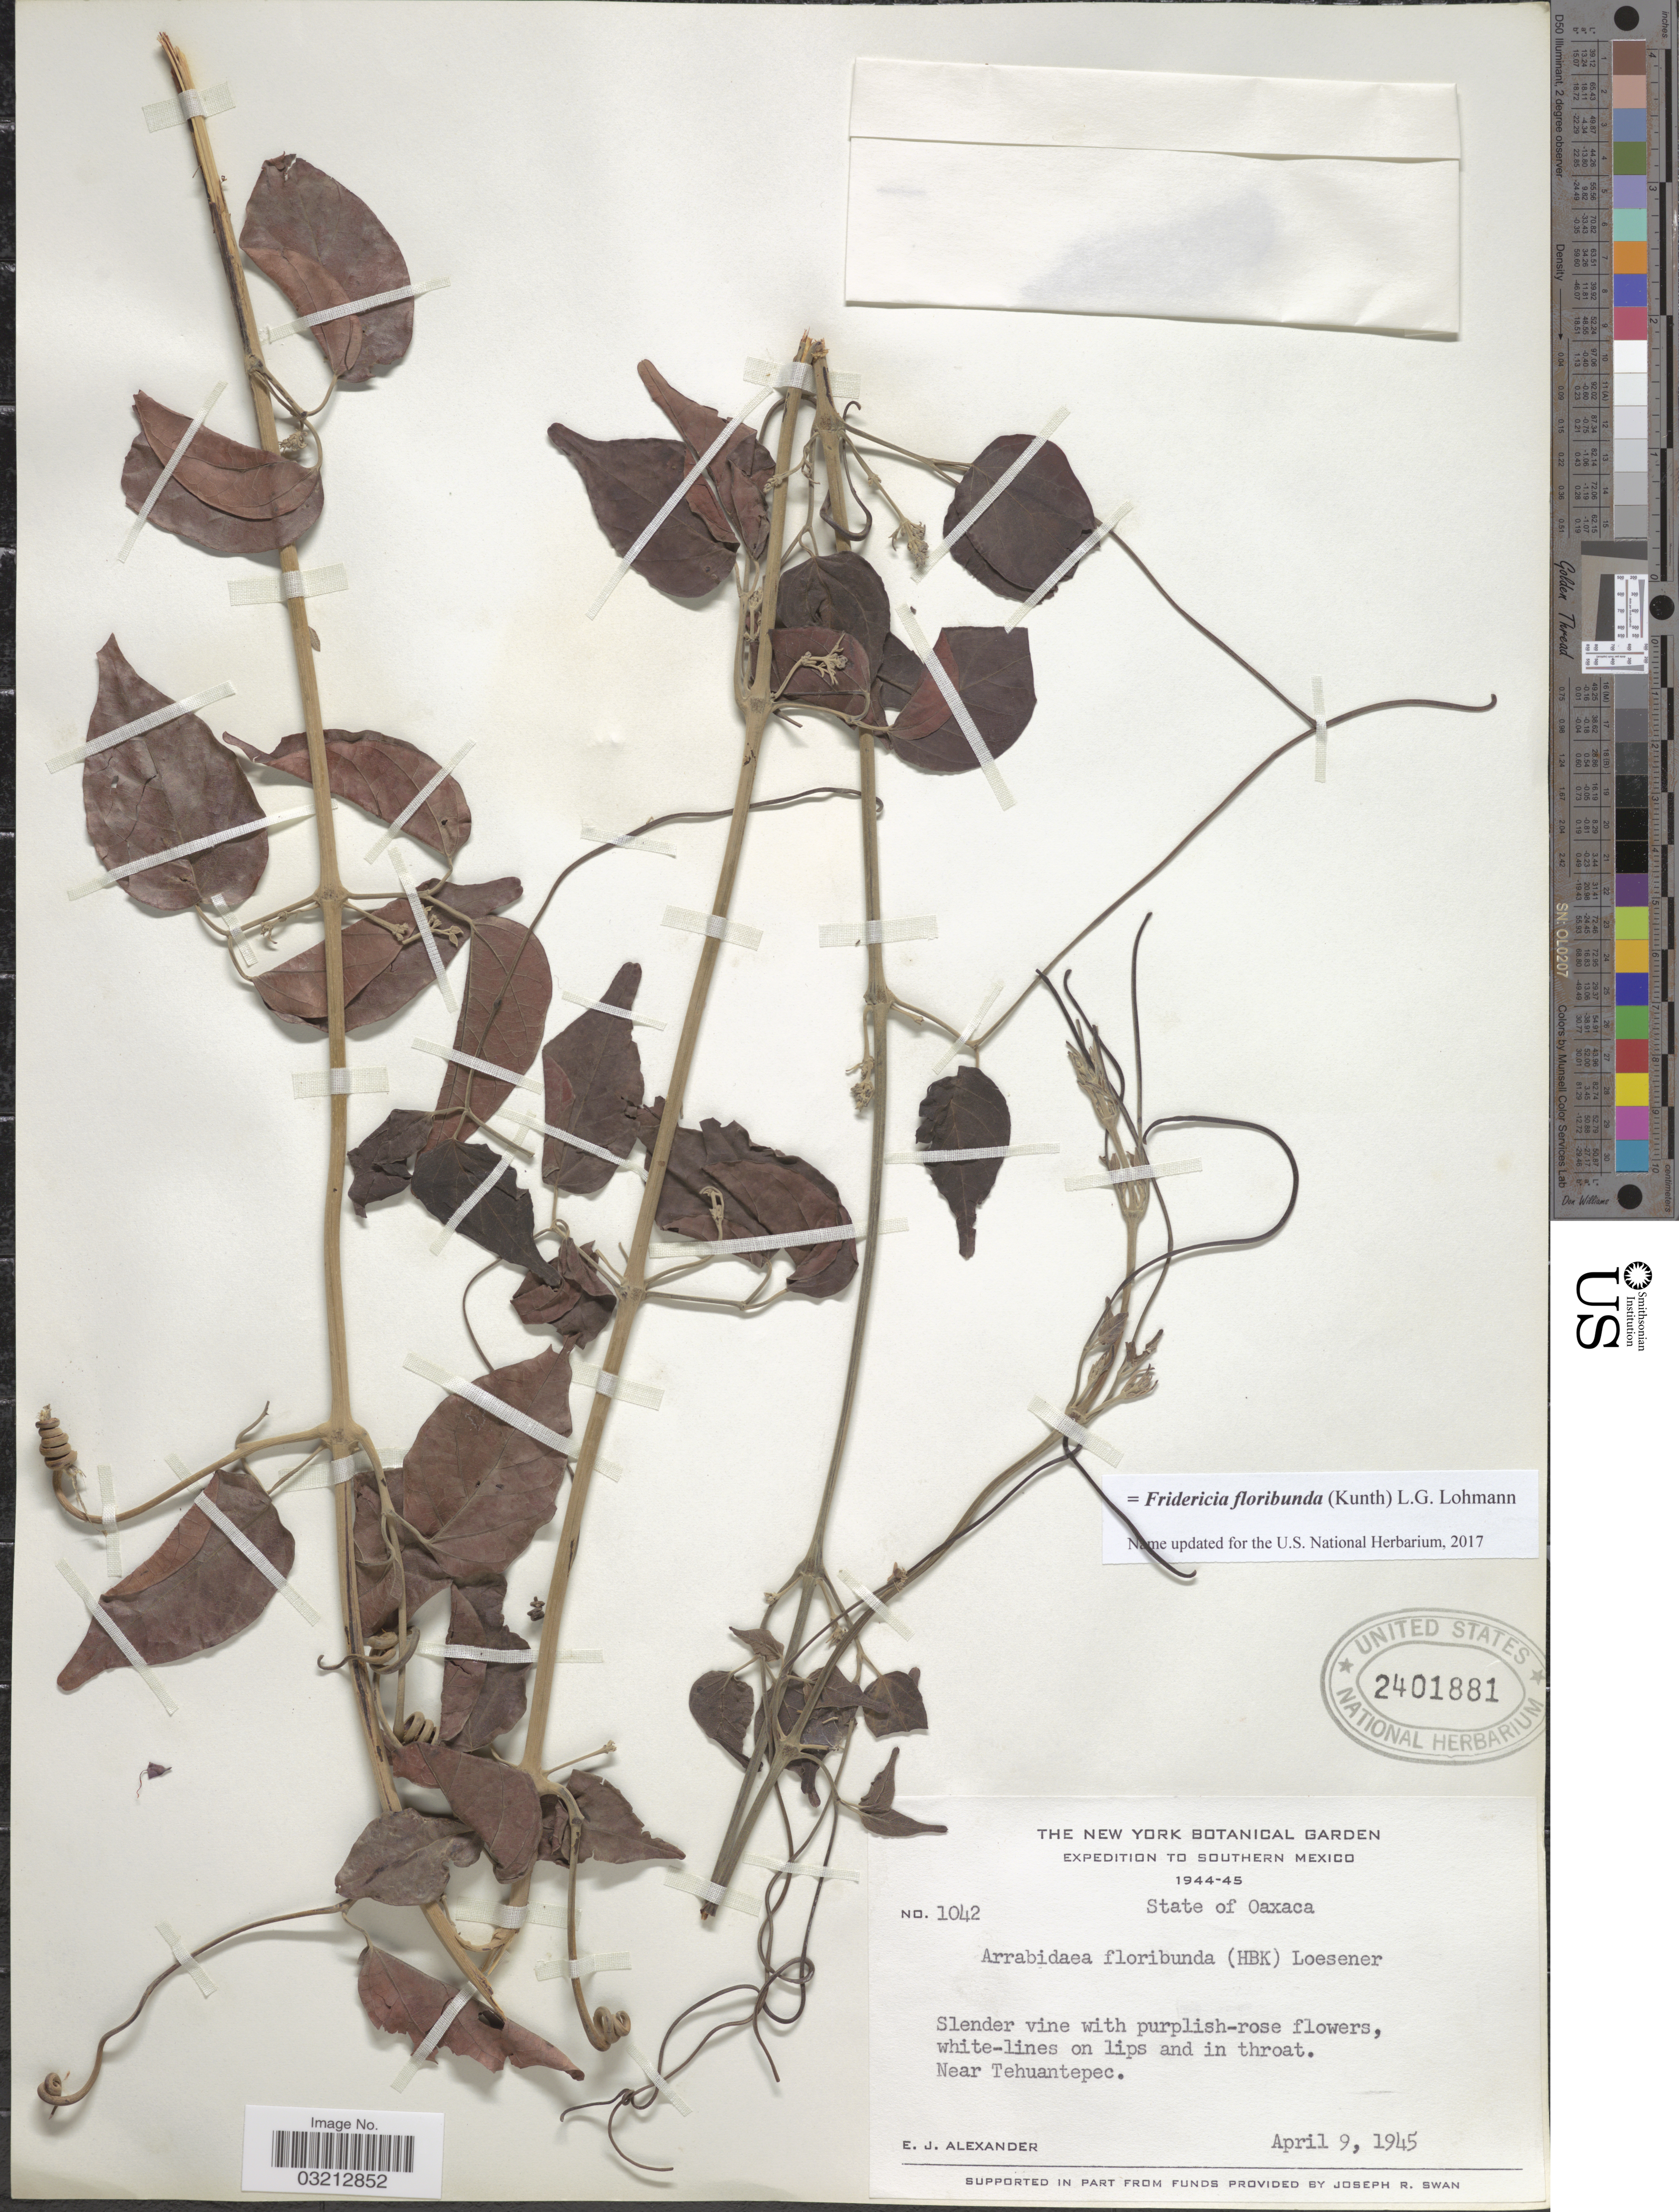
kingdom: Plantae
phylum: Tracheophyta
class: Magnoliopsida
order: Lamiales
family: Bignoniaceae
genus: Fridericia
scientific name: Fridericia floribunda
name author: (Kunth) L.G. Lohmann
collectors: E. J. Alexander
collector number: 1042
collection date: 1945-04-09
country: Mexico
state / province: Oaxaca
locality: Southern Mexico. Near Tehuantepec.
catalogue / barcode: US 2401881